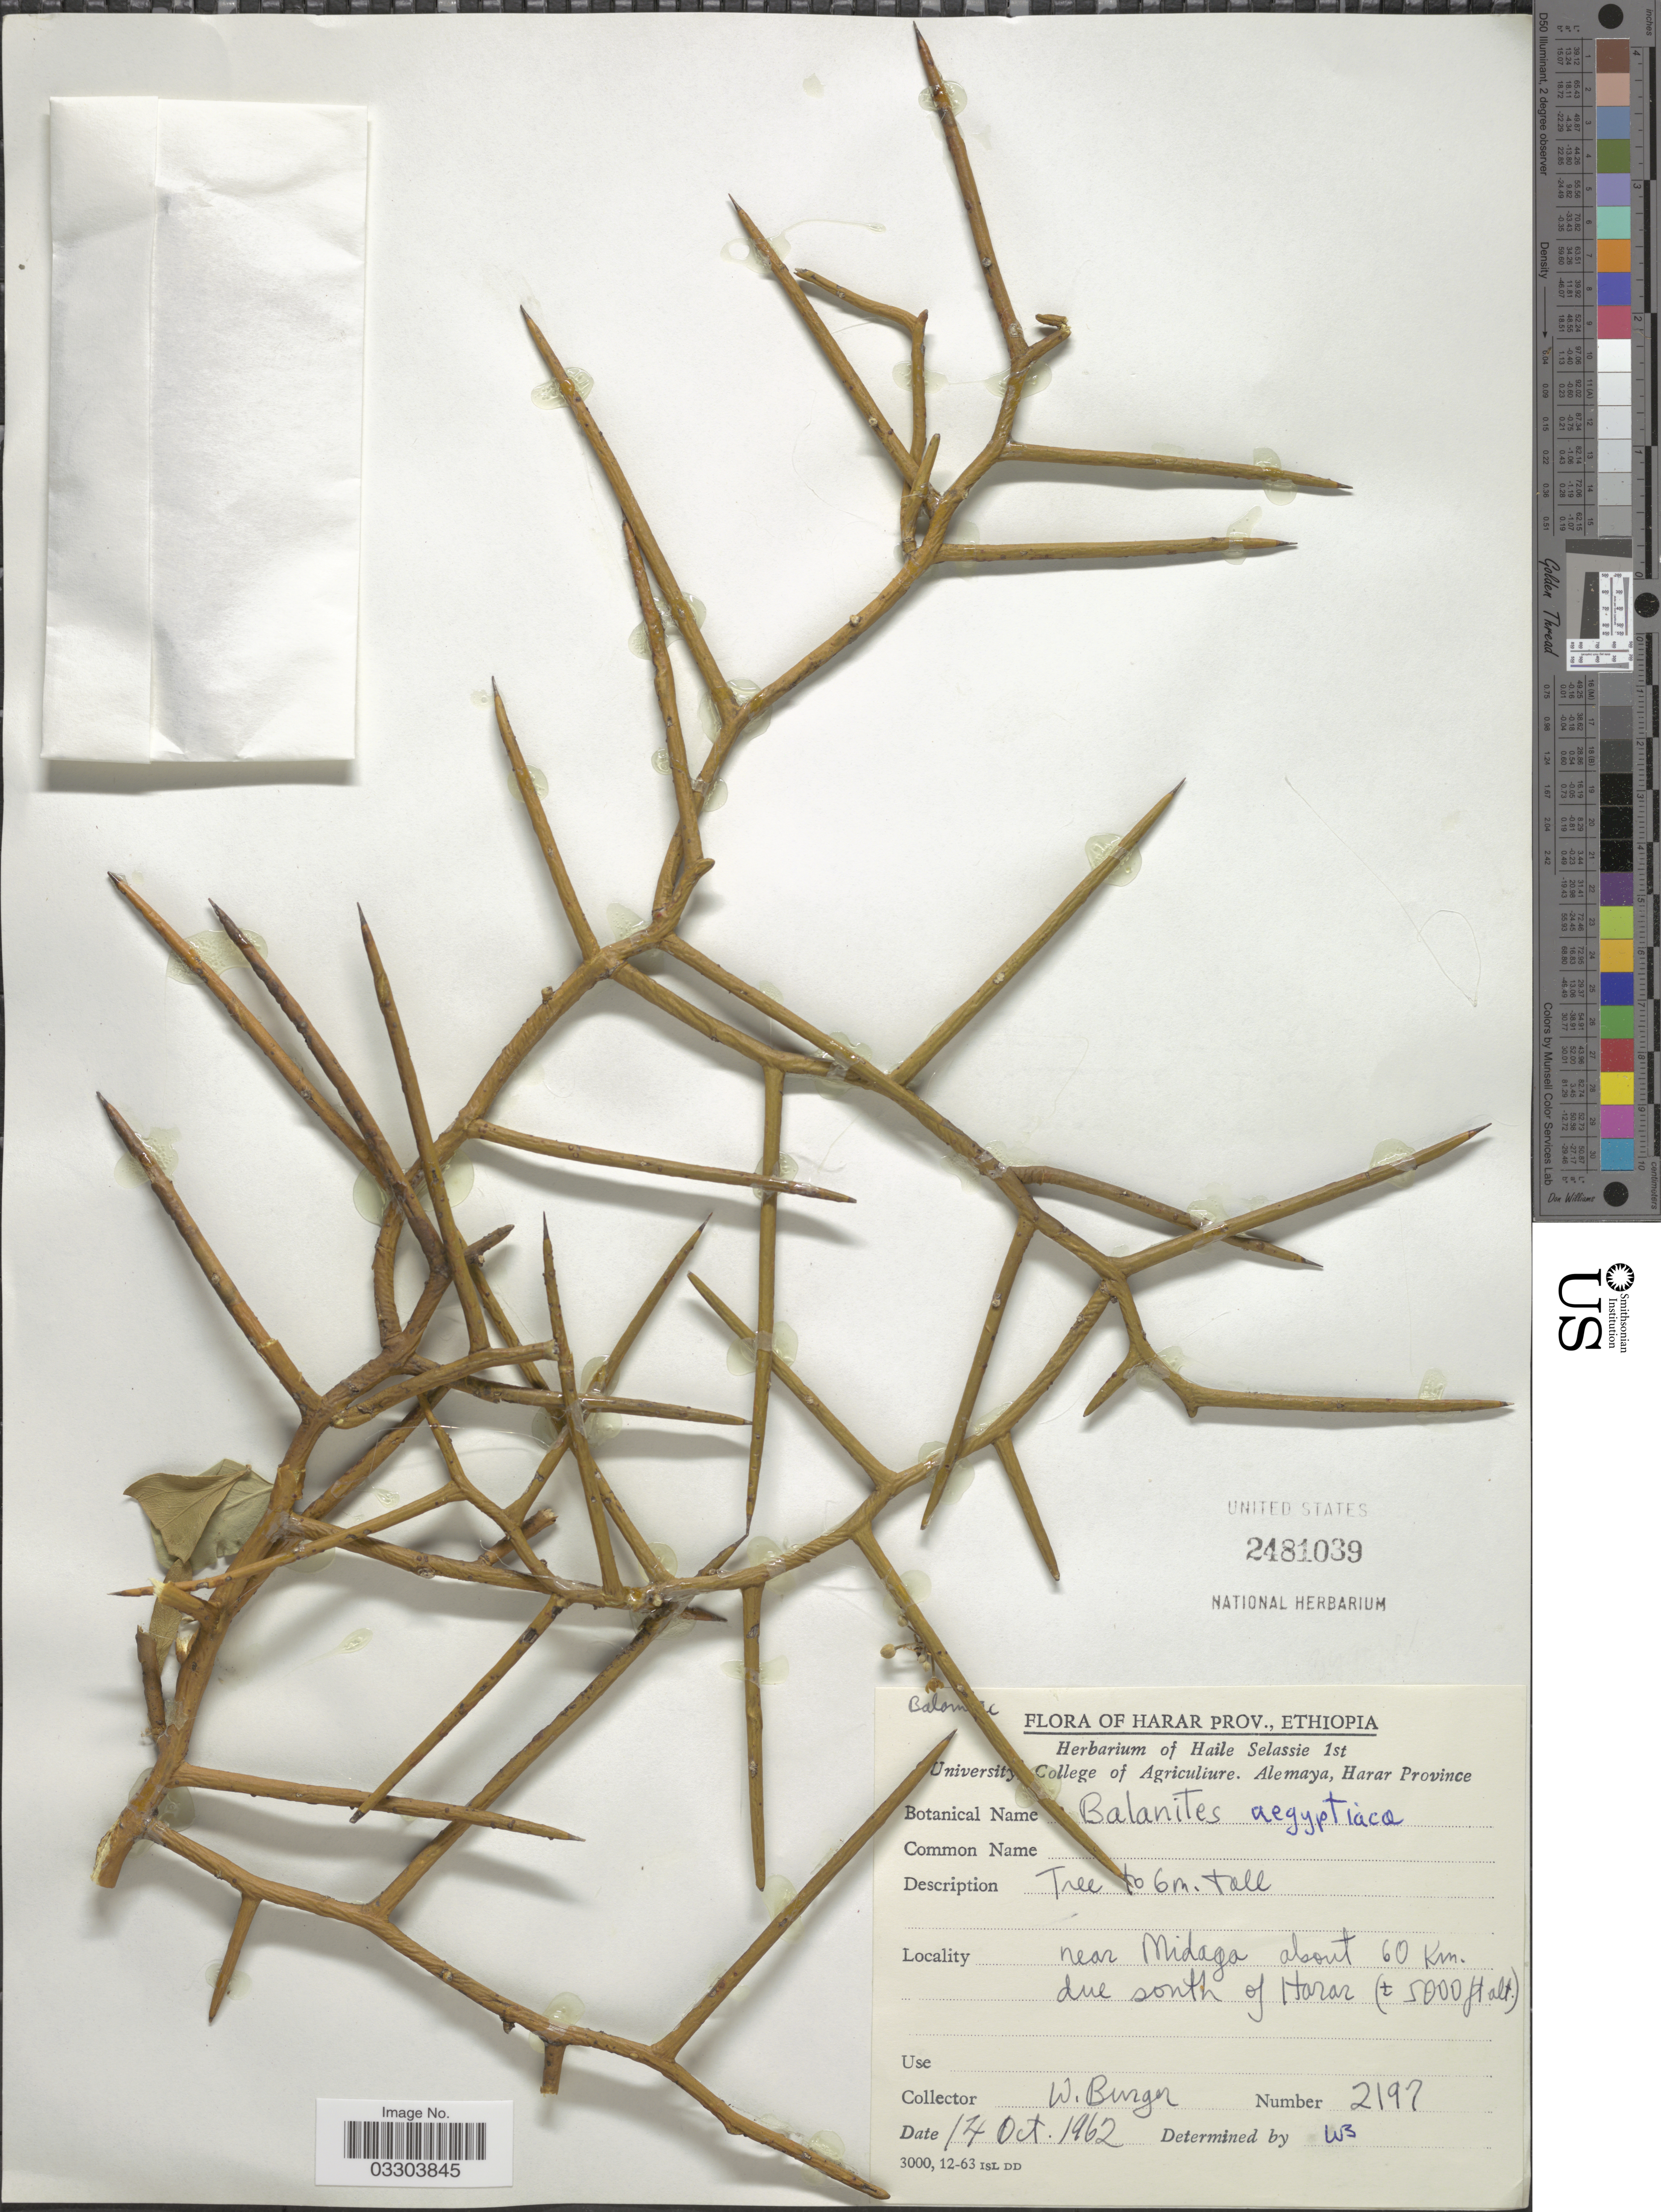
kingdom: Plantae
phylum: Tracheophyta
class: Magnoliopsida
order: Zygophyllales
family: Zygophyllaceae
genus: Balanites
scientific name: Balanites aegyptiaca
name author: (L.) Delile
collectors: W. Burger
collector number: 2197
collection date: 1962-10-14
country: Ethiopia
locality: Harar Prov. Near Midaga about 60 km. due south of Harar.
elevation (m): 1524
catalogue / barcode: US 2481039